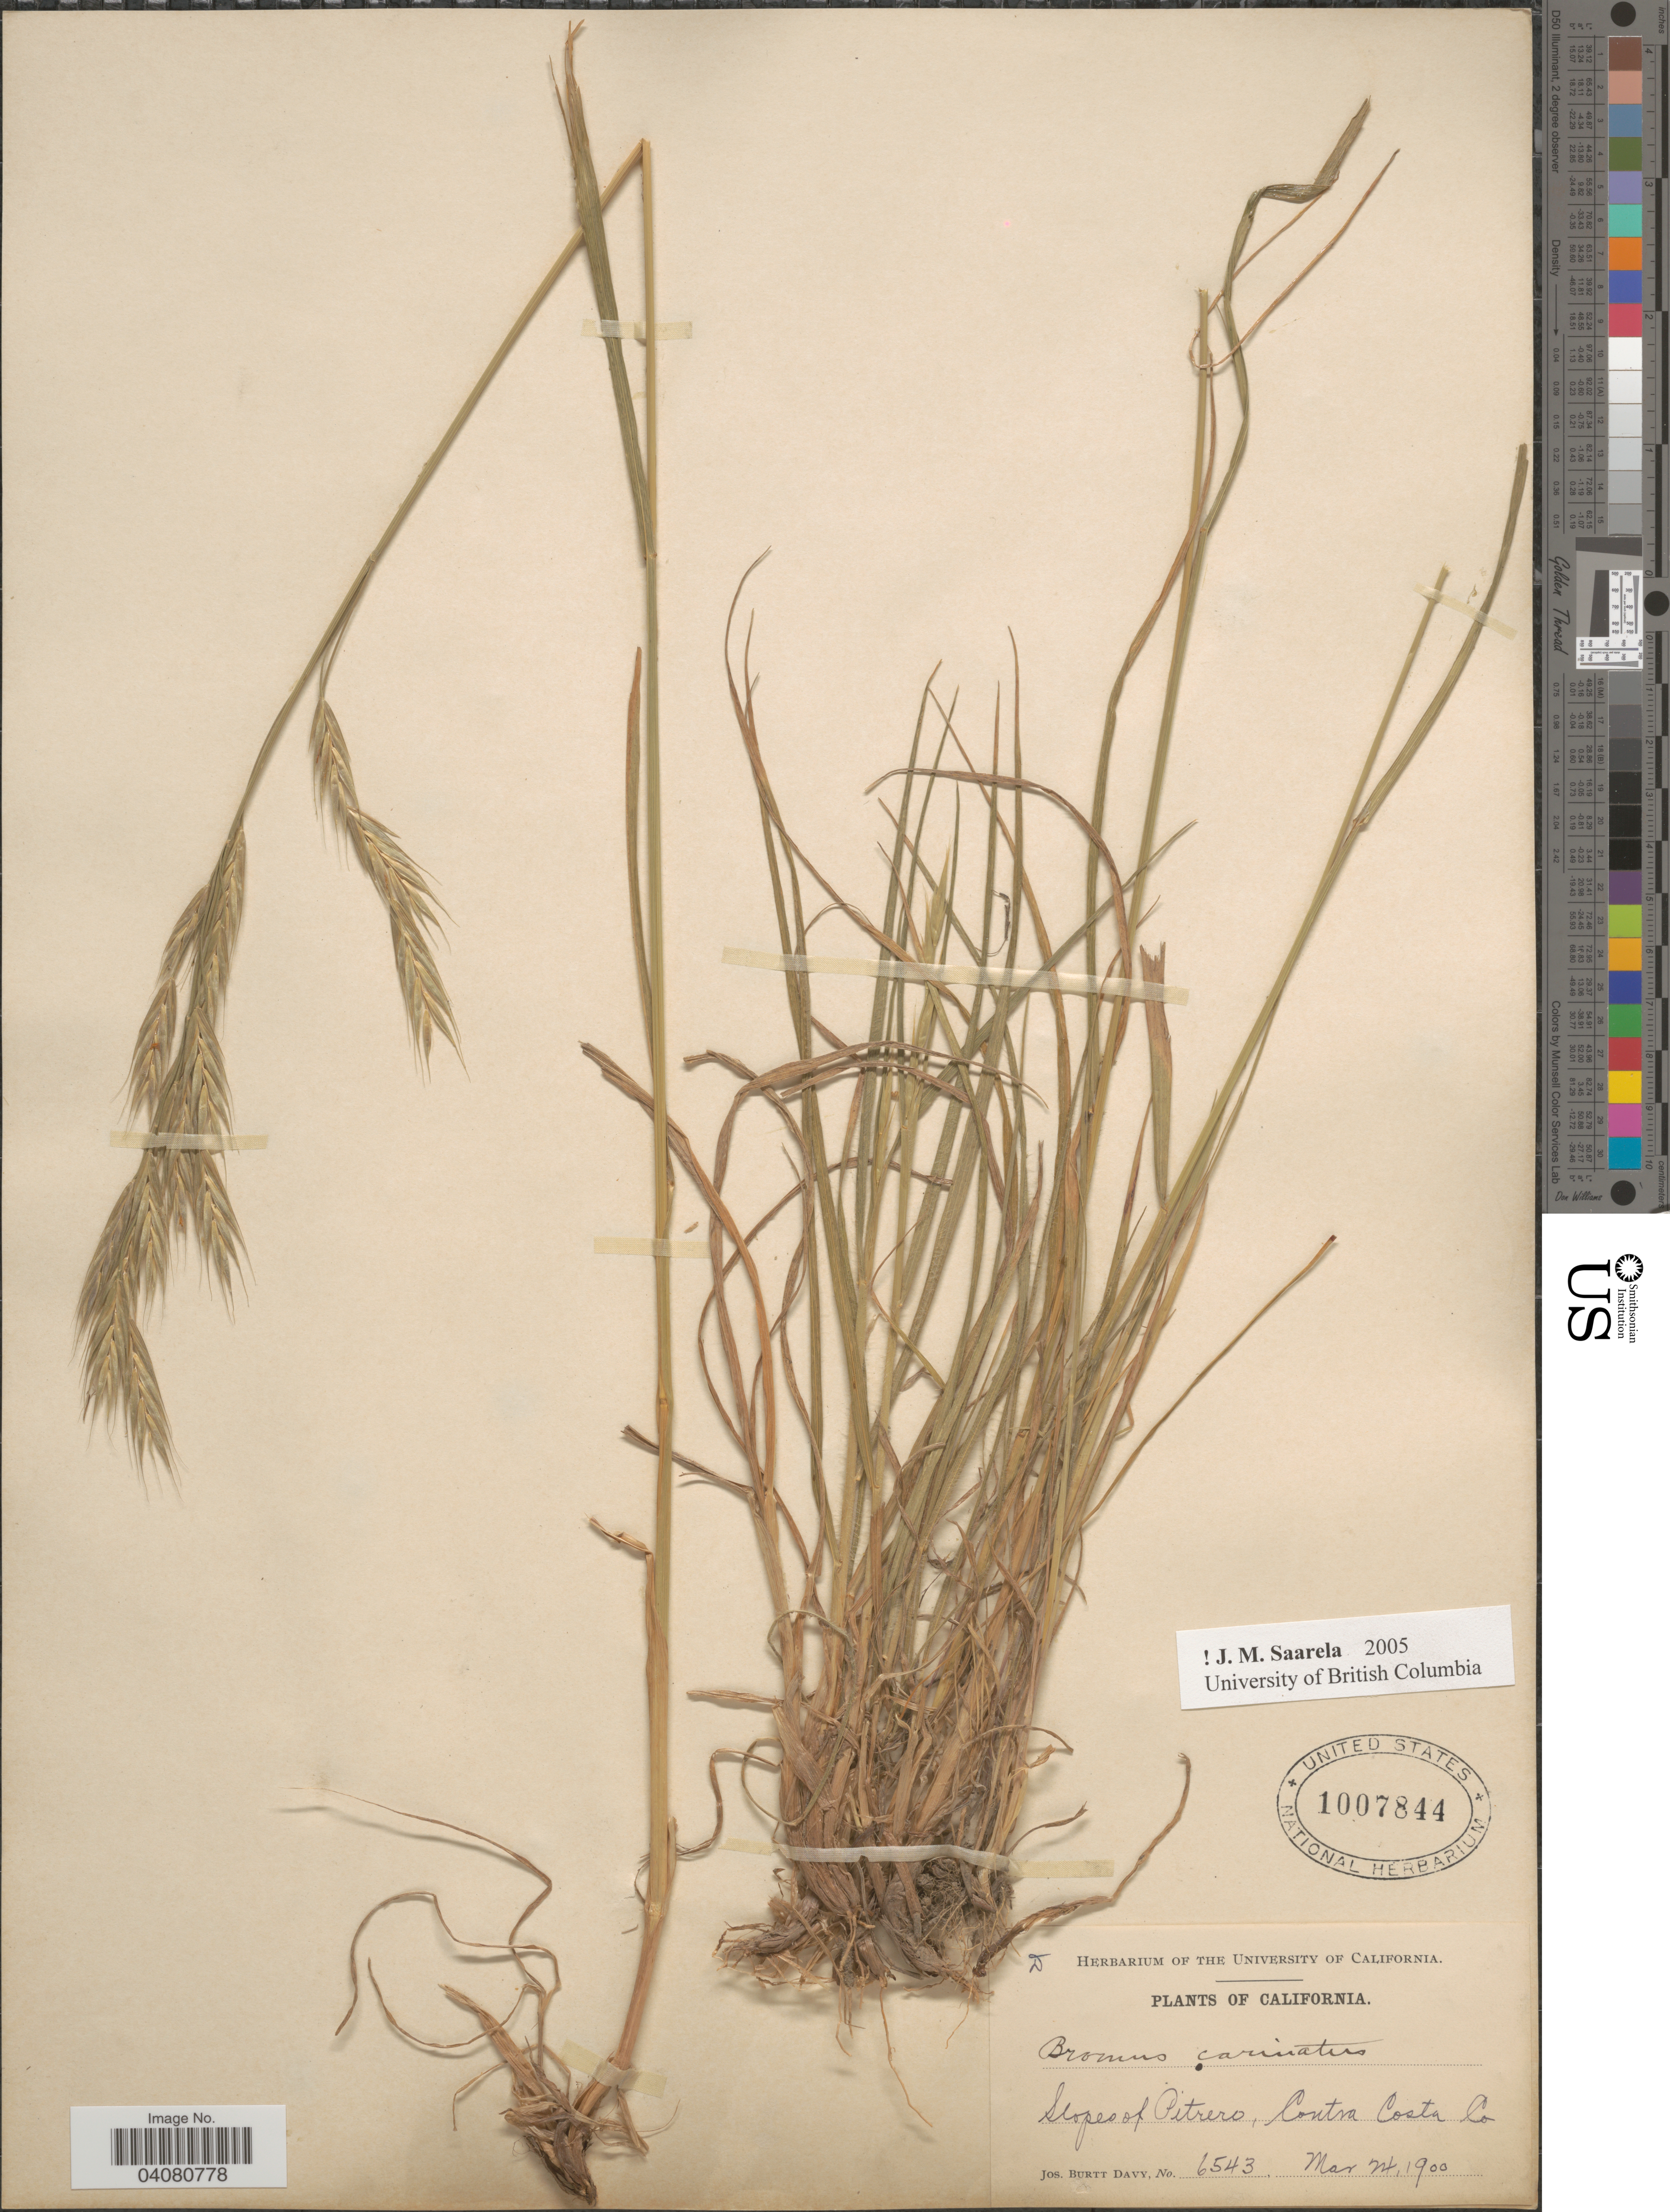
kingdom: Plantae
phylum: Tracheophyta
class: Liliopsida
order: Poales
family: Poaceae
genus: Bromus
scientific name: Bromus carinatus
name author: Hook. & Arn.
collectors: J. Burtt Davy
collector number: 6543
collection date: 1900-03-24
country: United States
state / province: California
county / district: Contra Costa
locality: Slopes of Pitrero, Contra Costa Co.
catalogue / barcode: US 1007844